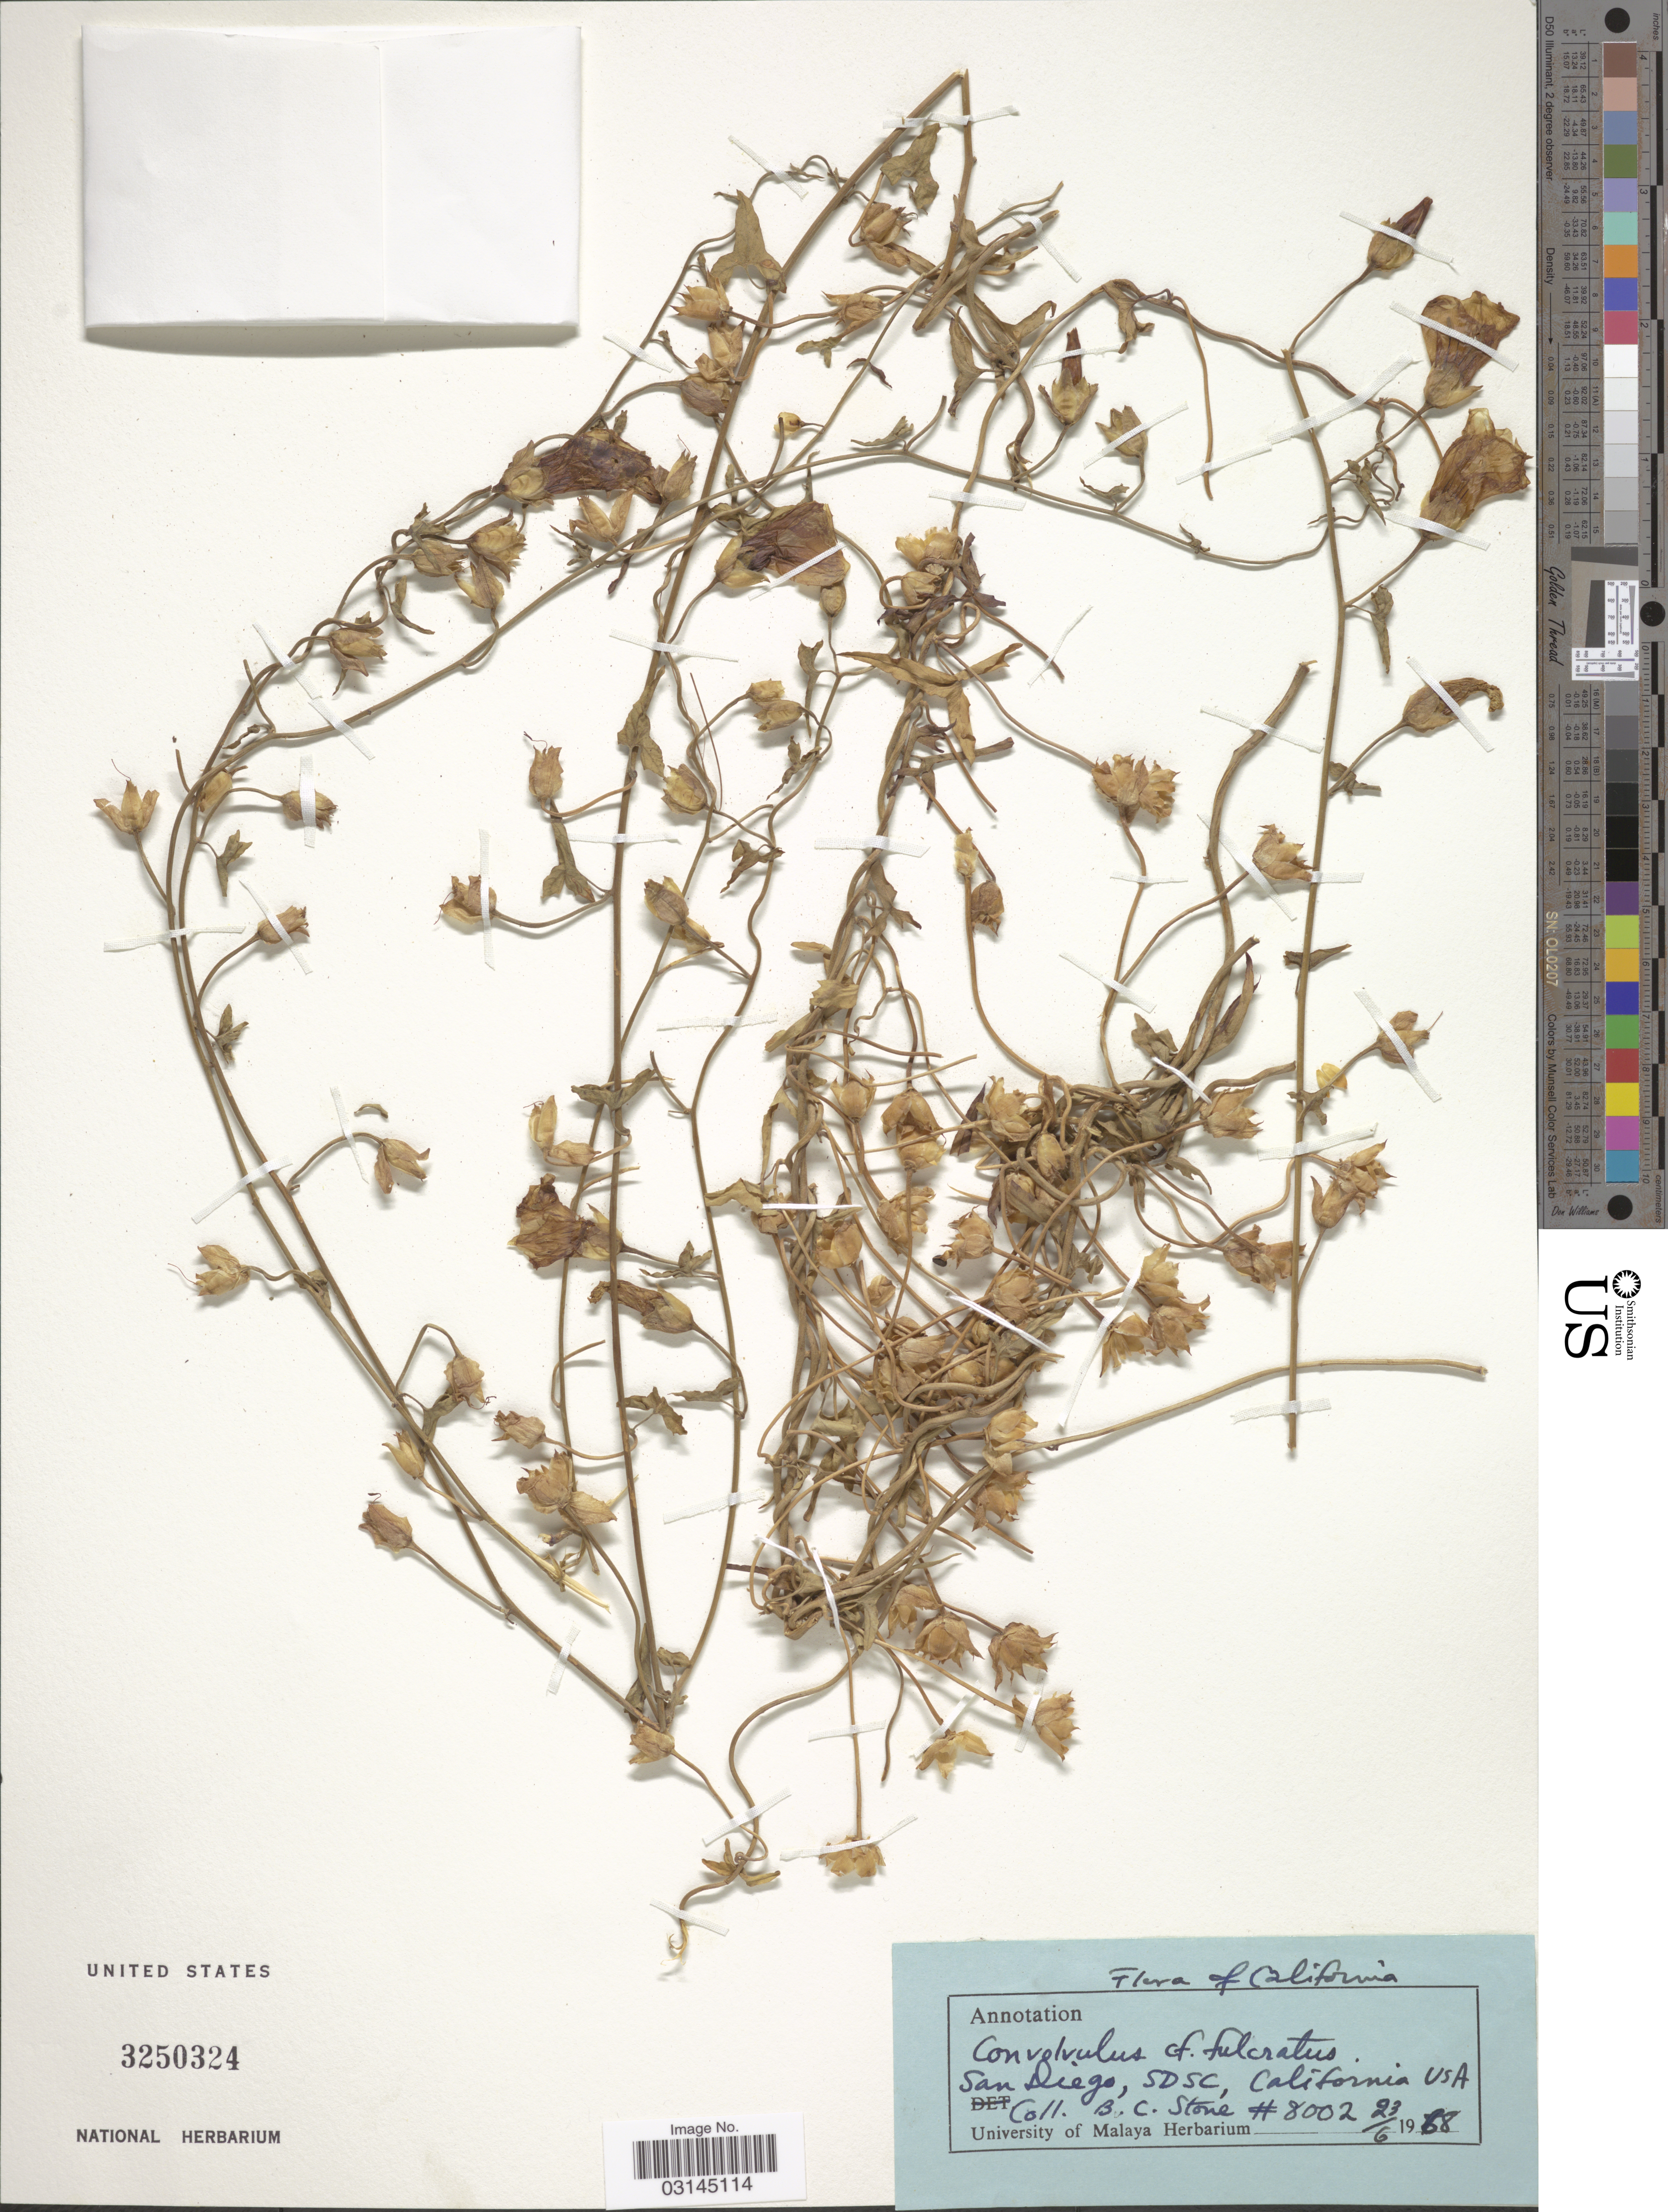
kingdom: Plantae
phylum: Tracheophyta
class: Magnoliopsida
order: Solanales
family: Convolvulaceae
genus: Convolvulus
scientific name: Convolvulus sp.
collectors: B. C. Stone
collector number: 8002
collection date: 1968-06-23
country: United States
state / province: California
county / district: San Diego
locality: San Diego, SDSC, California USA.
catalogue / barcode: US 3250324